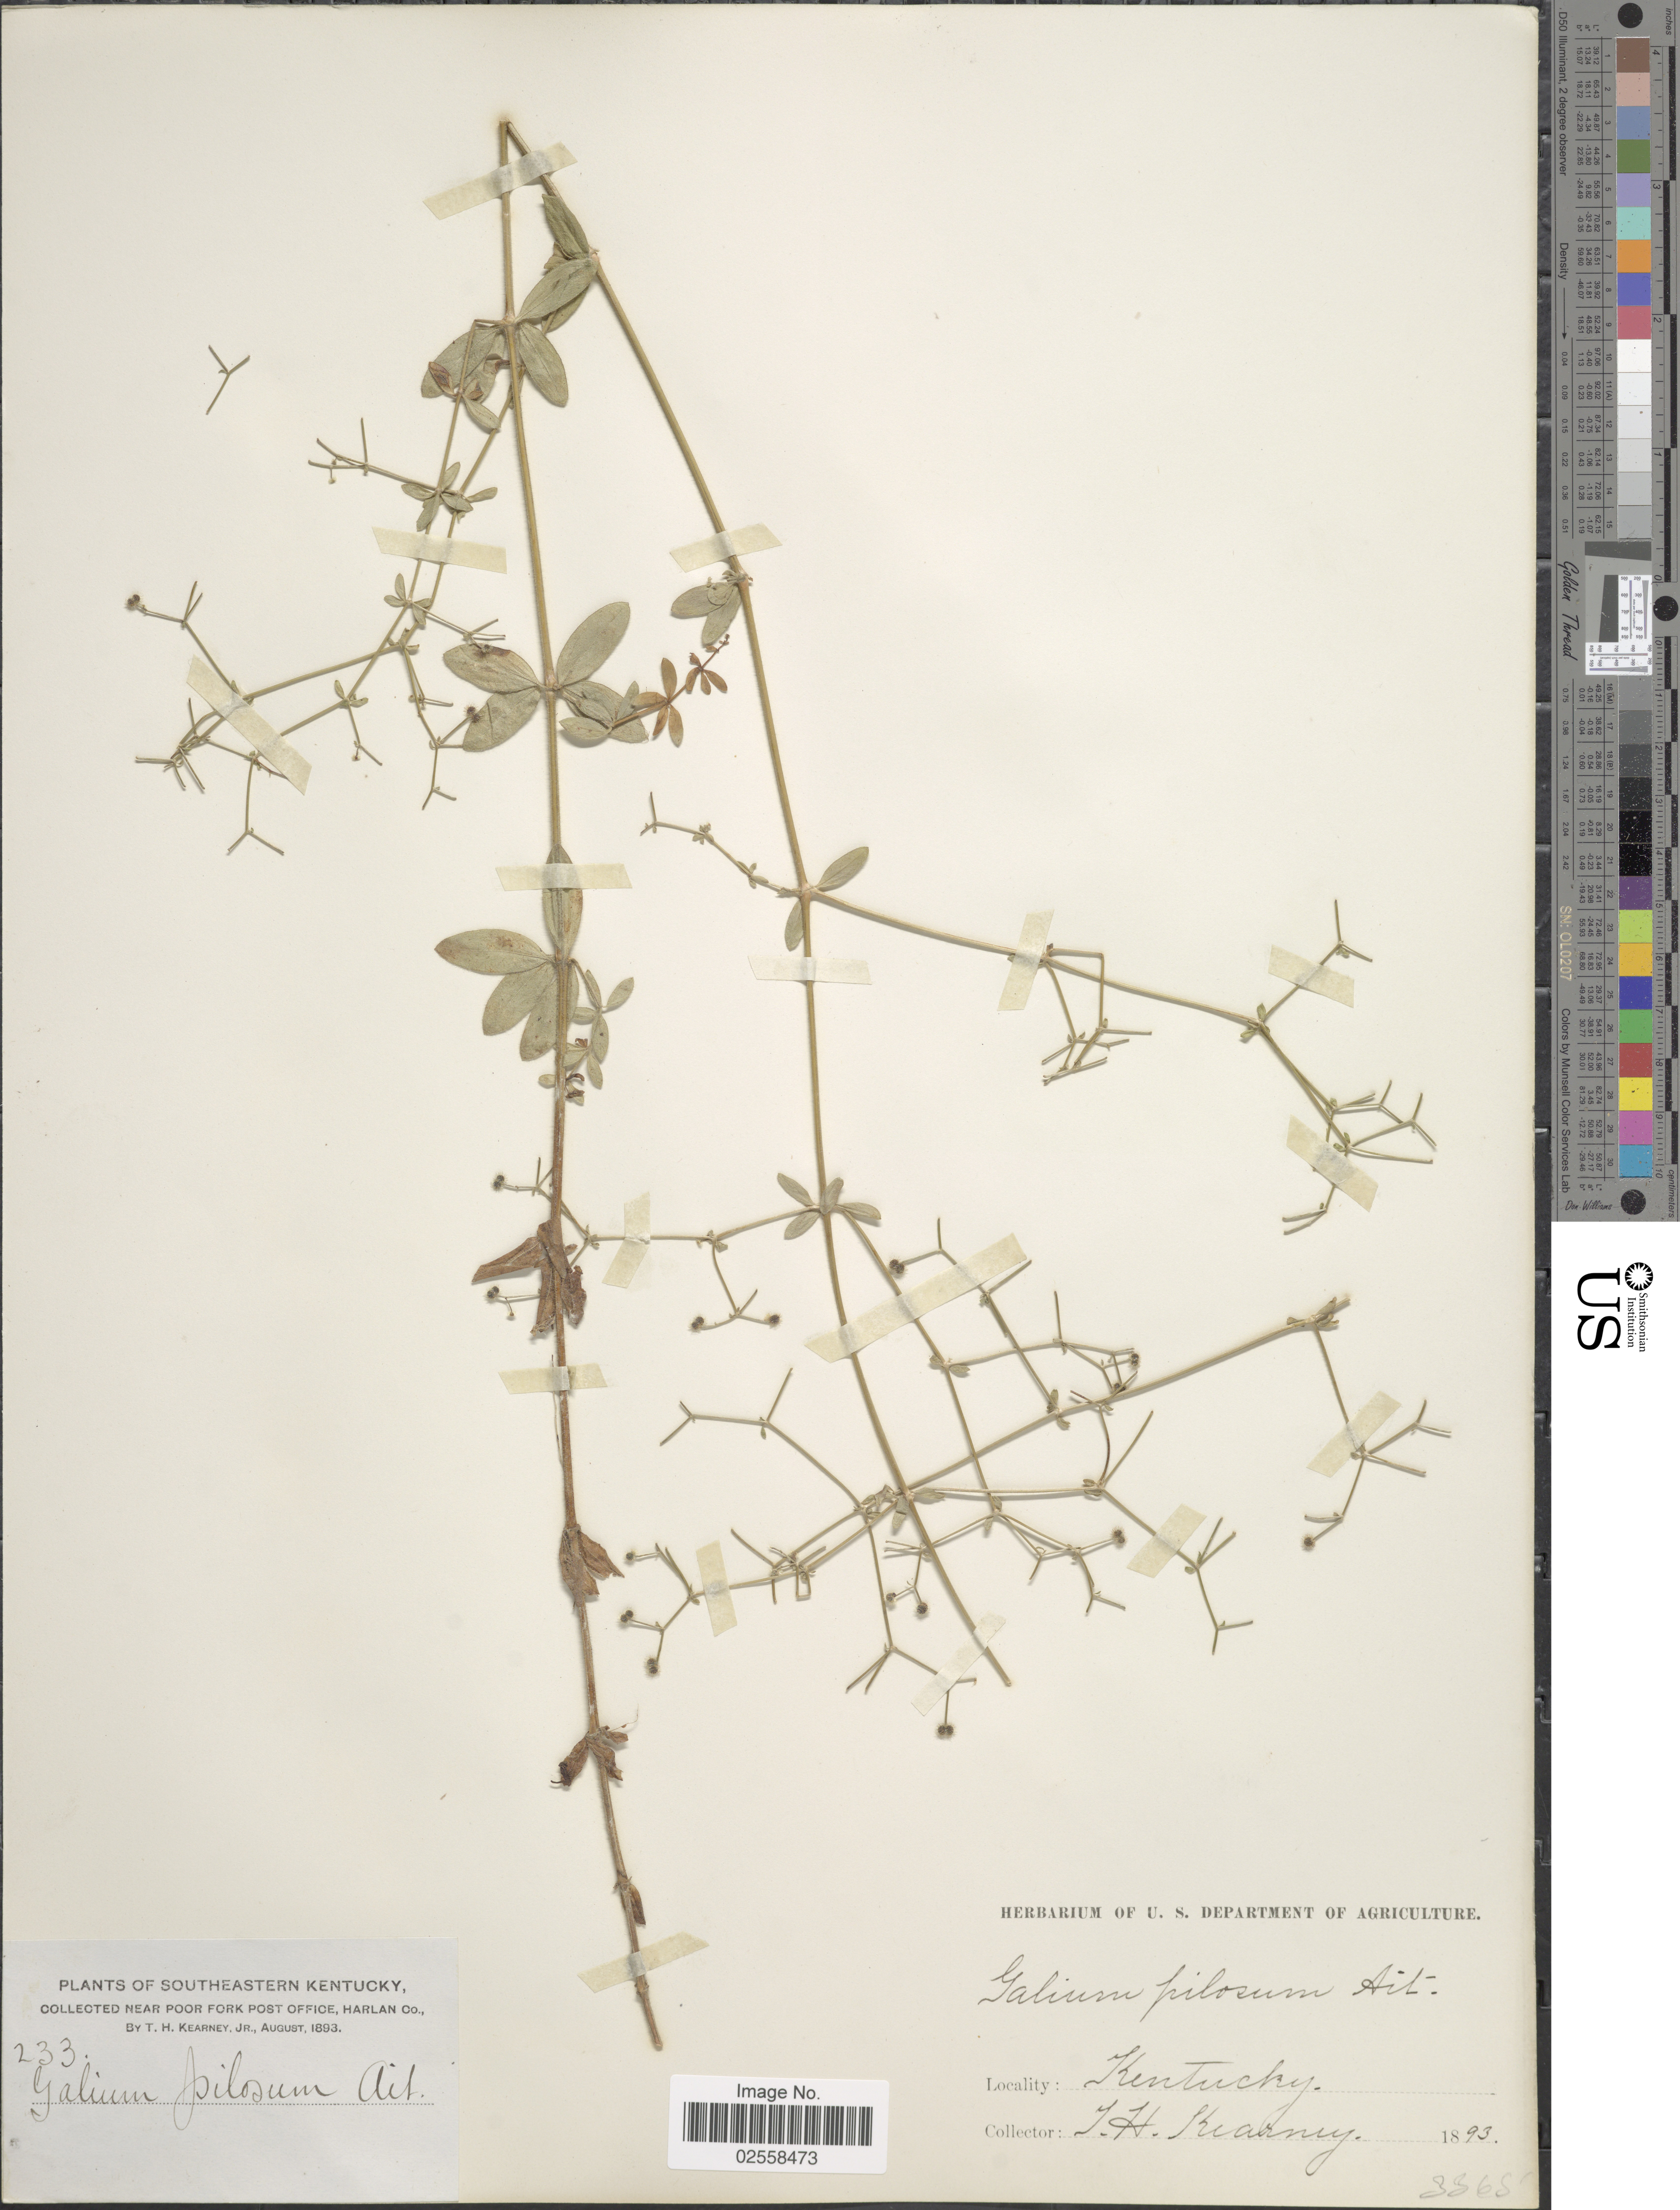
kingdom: Plantae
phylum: Tracheophyta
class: Magnoliopsida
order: Gentianales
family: Rubiaceae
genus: Galium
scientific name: Galium pilosum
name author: Aiton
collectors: T. H. Kearney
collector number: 233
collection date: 1893-08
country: United States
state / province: Kentucky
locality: Southeastern Kentucky, near Poor Fork Post Office, Harlan Co.